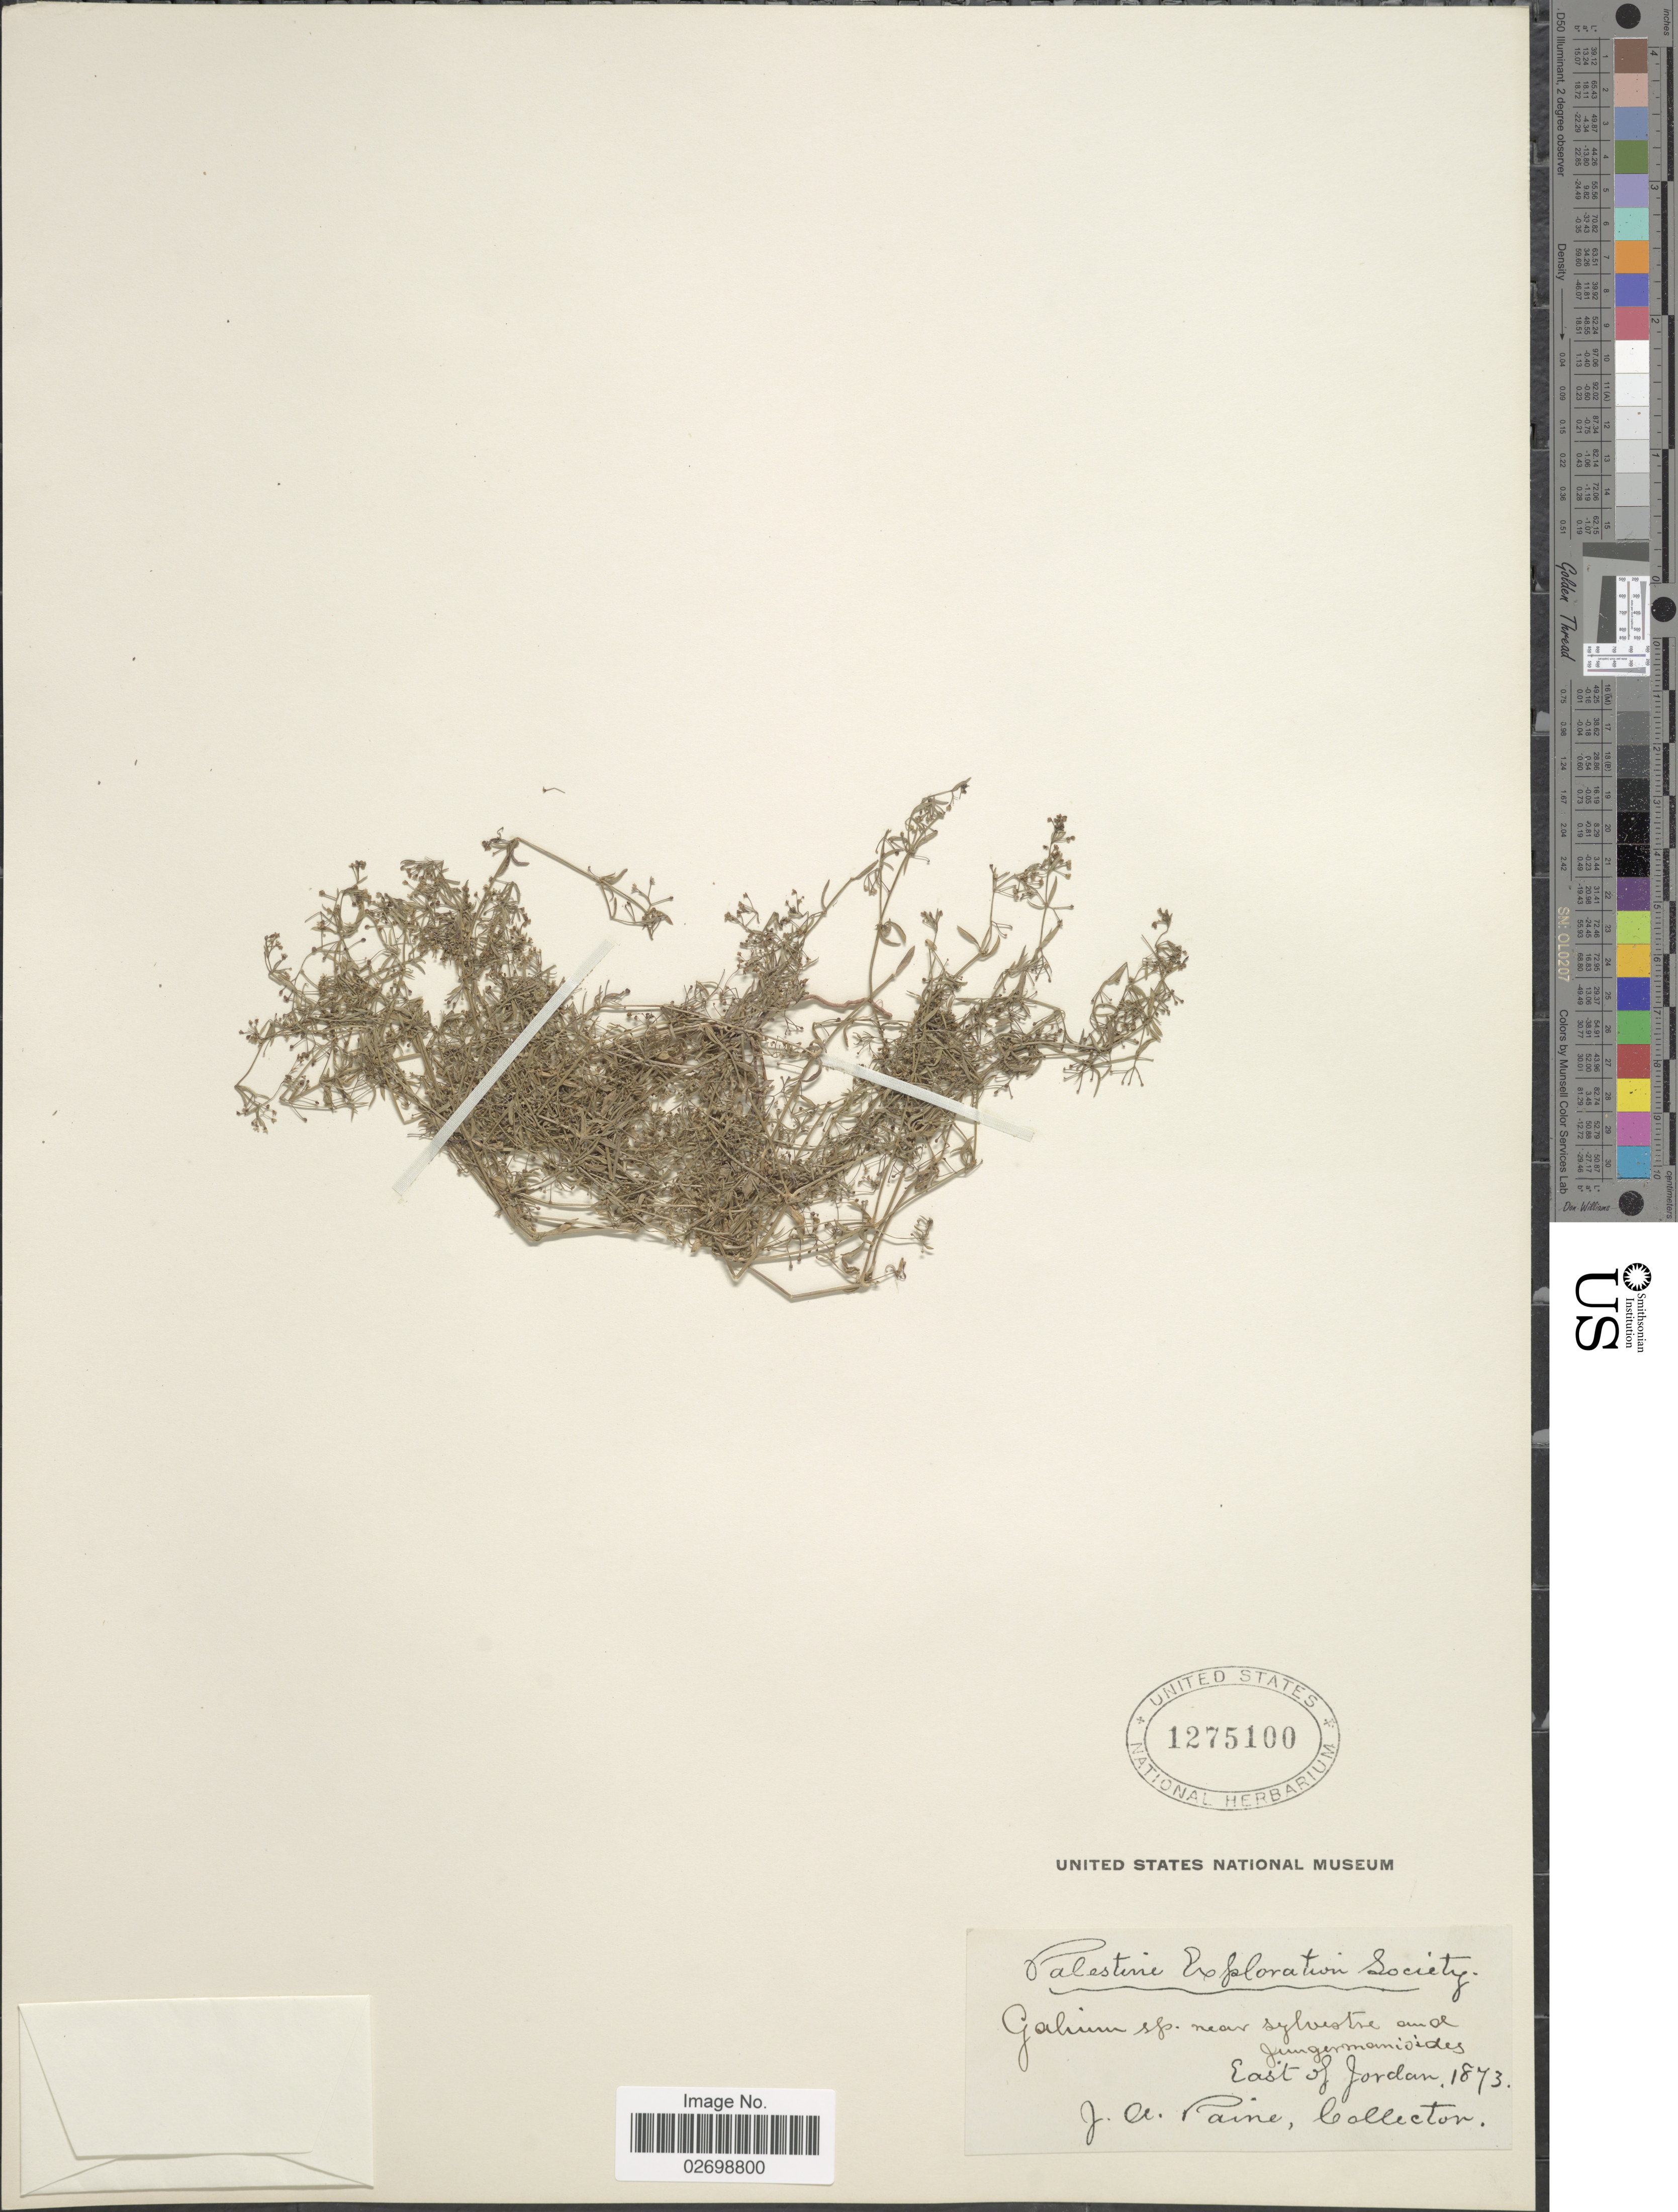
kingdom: Plantae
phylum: Tracheophyta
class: Magnoliopsida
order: Gentianales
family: Rubiaceae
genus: Galium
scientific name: Galium sylvestre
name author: Scop.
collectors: J. A. Paine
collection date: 1873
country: Jordan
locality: East of Jordan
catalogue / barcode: US 1275100